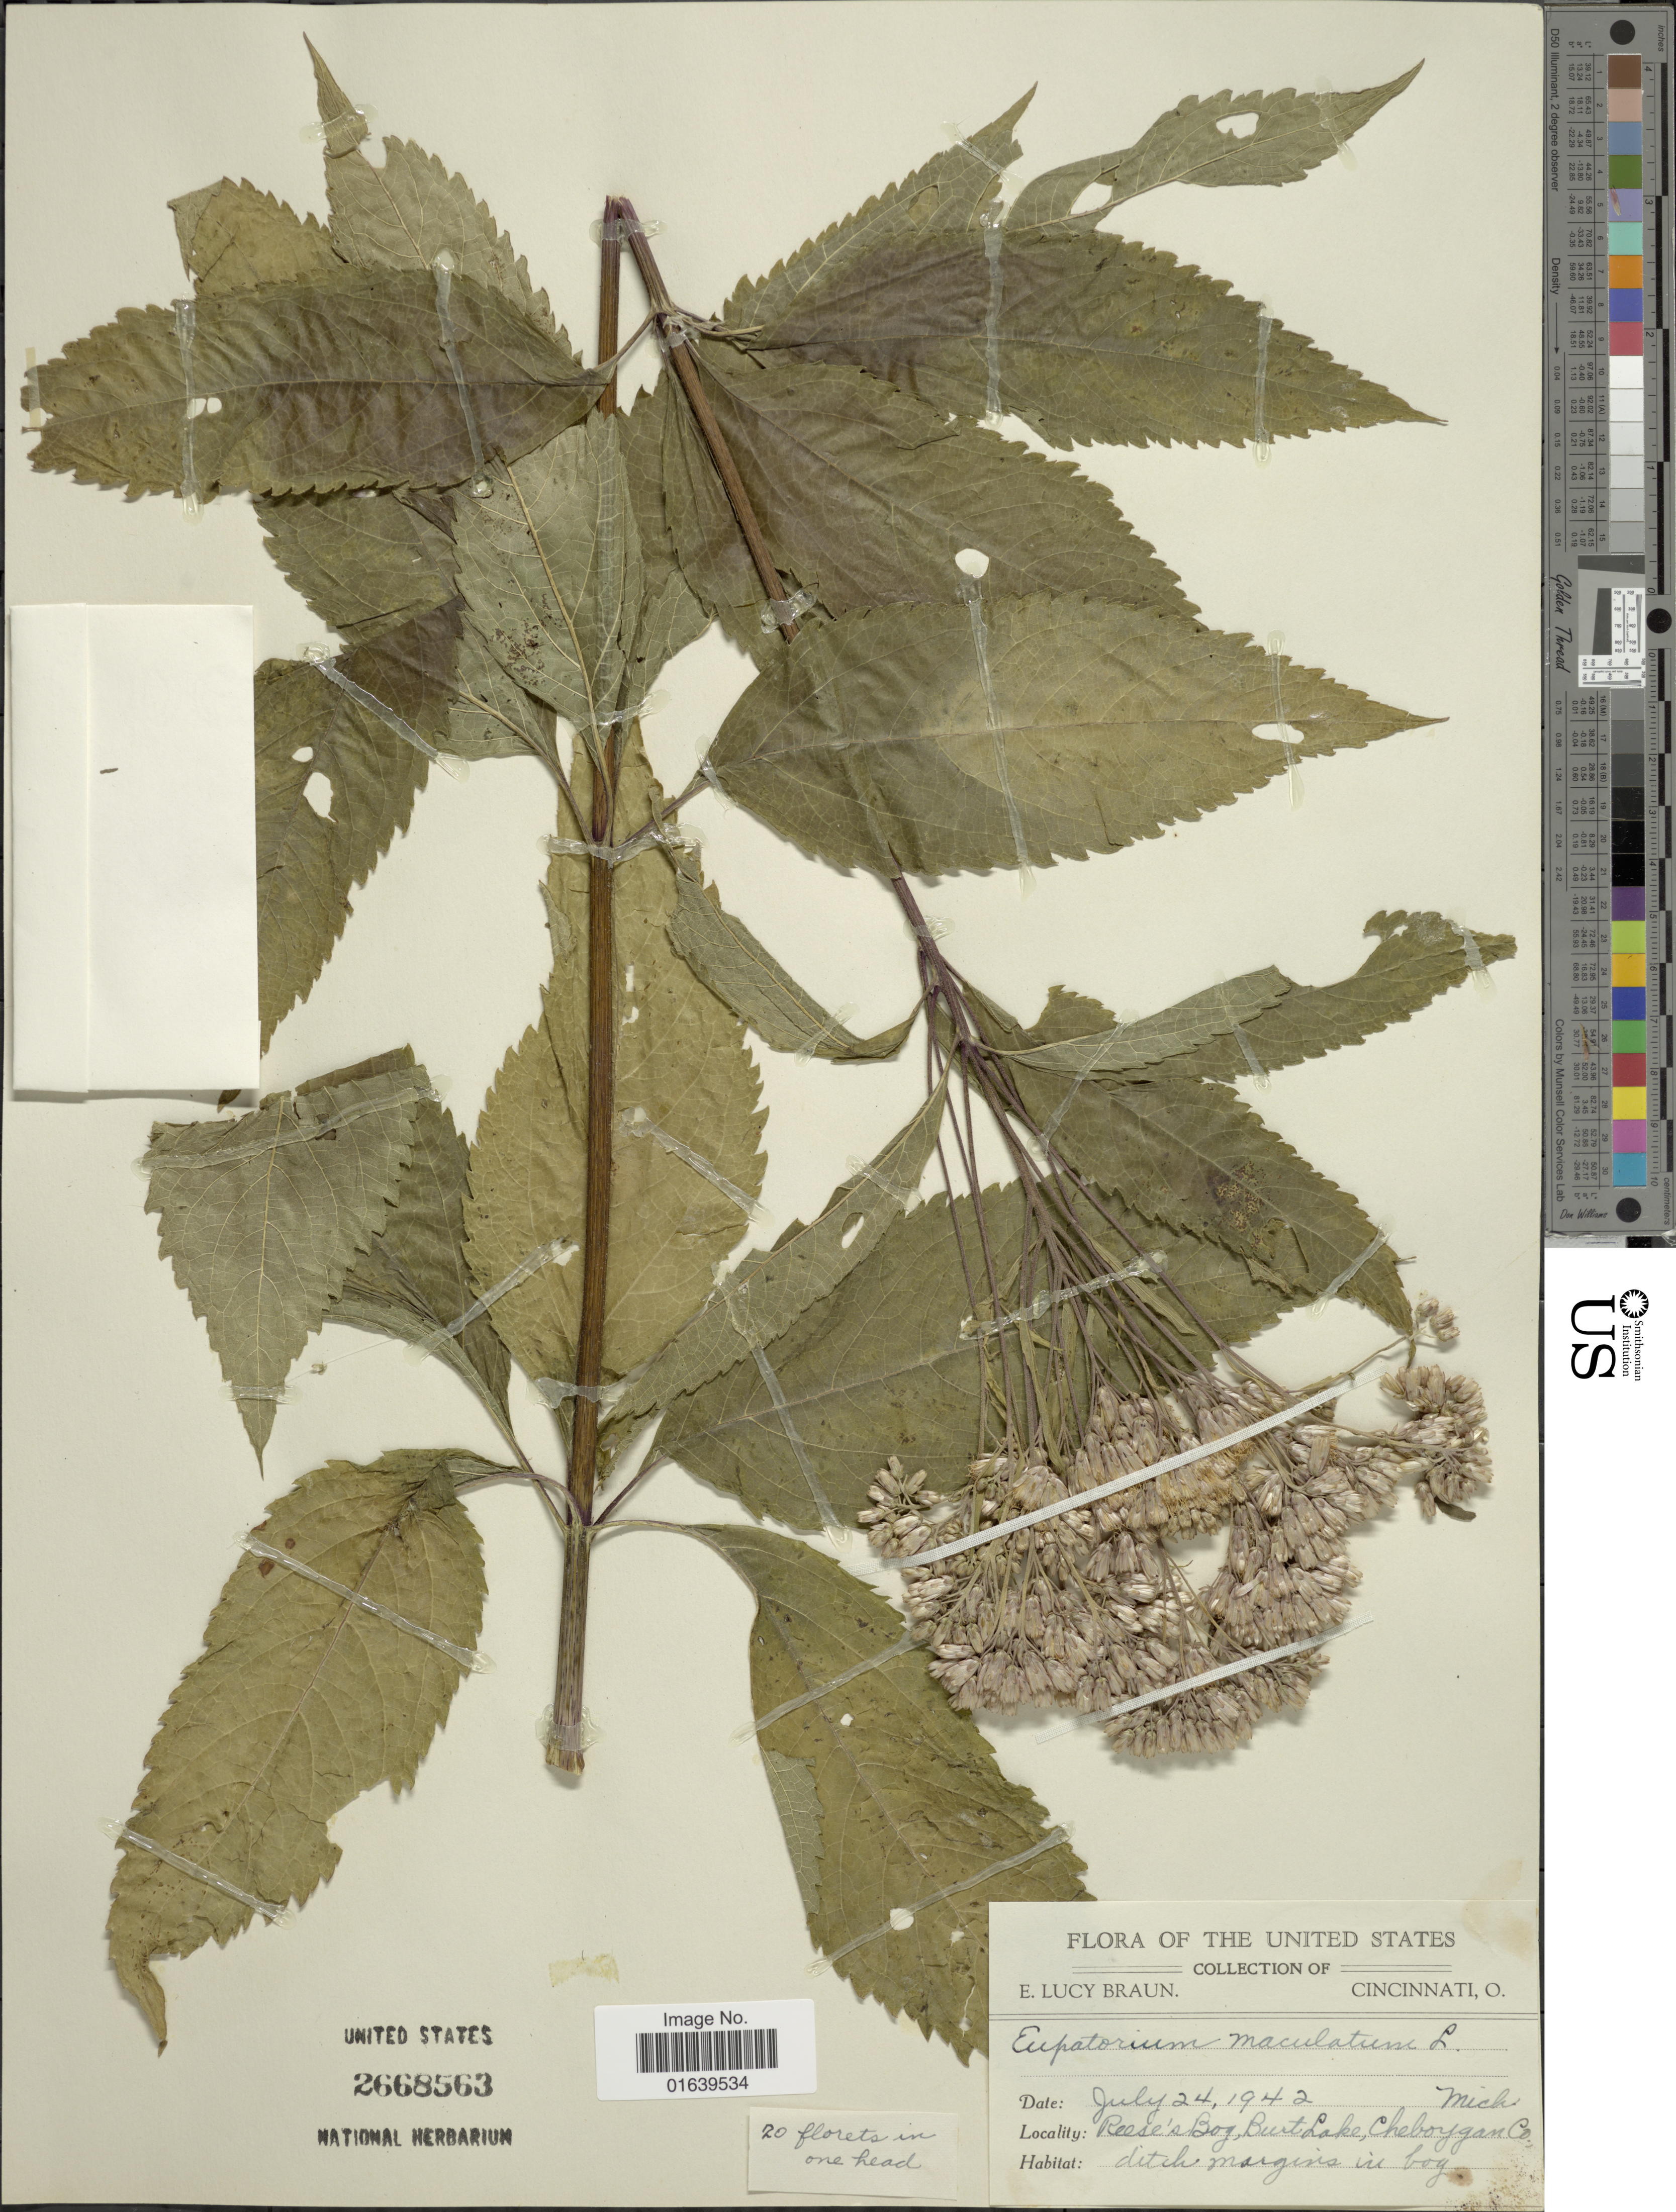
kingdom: Plantae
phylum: Tracheophyta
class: Magnoliopsida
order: Asterales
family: Asteraceae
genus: Eupatorium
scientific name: Eupatorium maculatum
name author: L.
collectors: E. L. Braun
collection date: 1942-07-24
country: United States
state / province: Michigan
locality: Resse's Bog, Burt Lake, Cheboygan Co.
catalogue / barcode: US 2668563